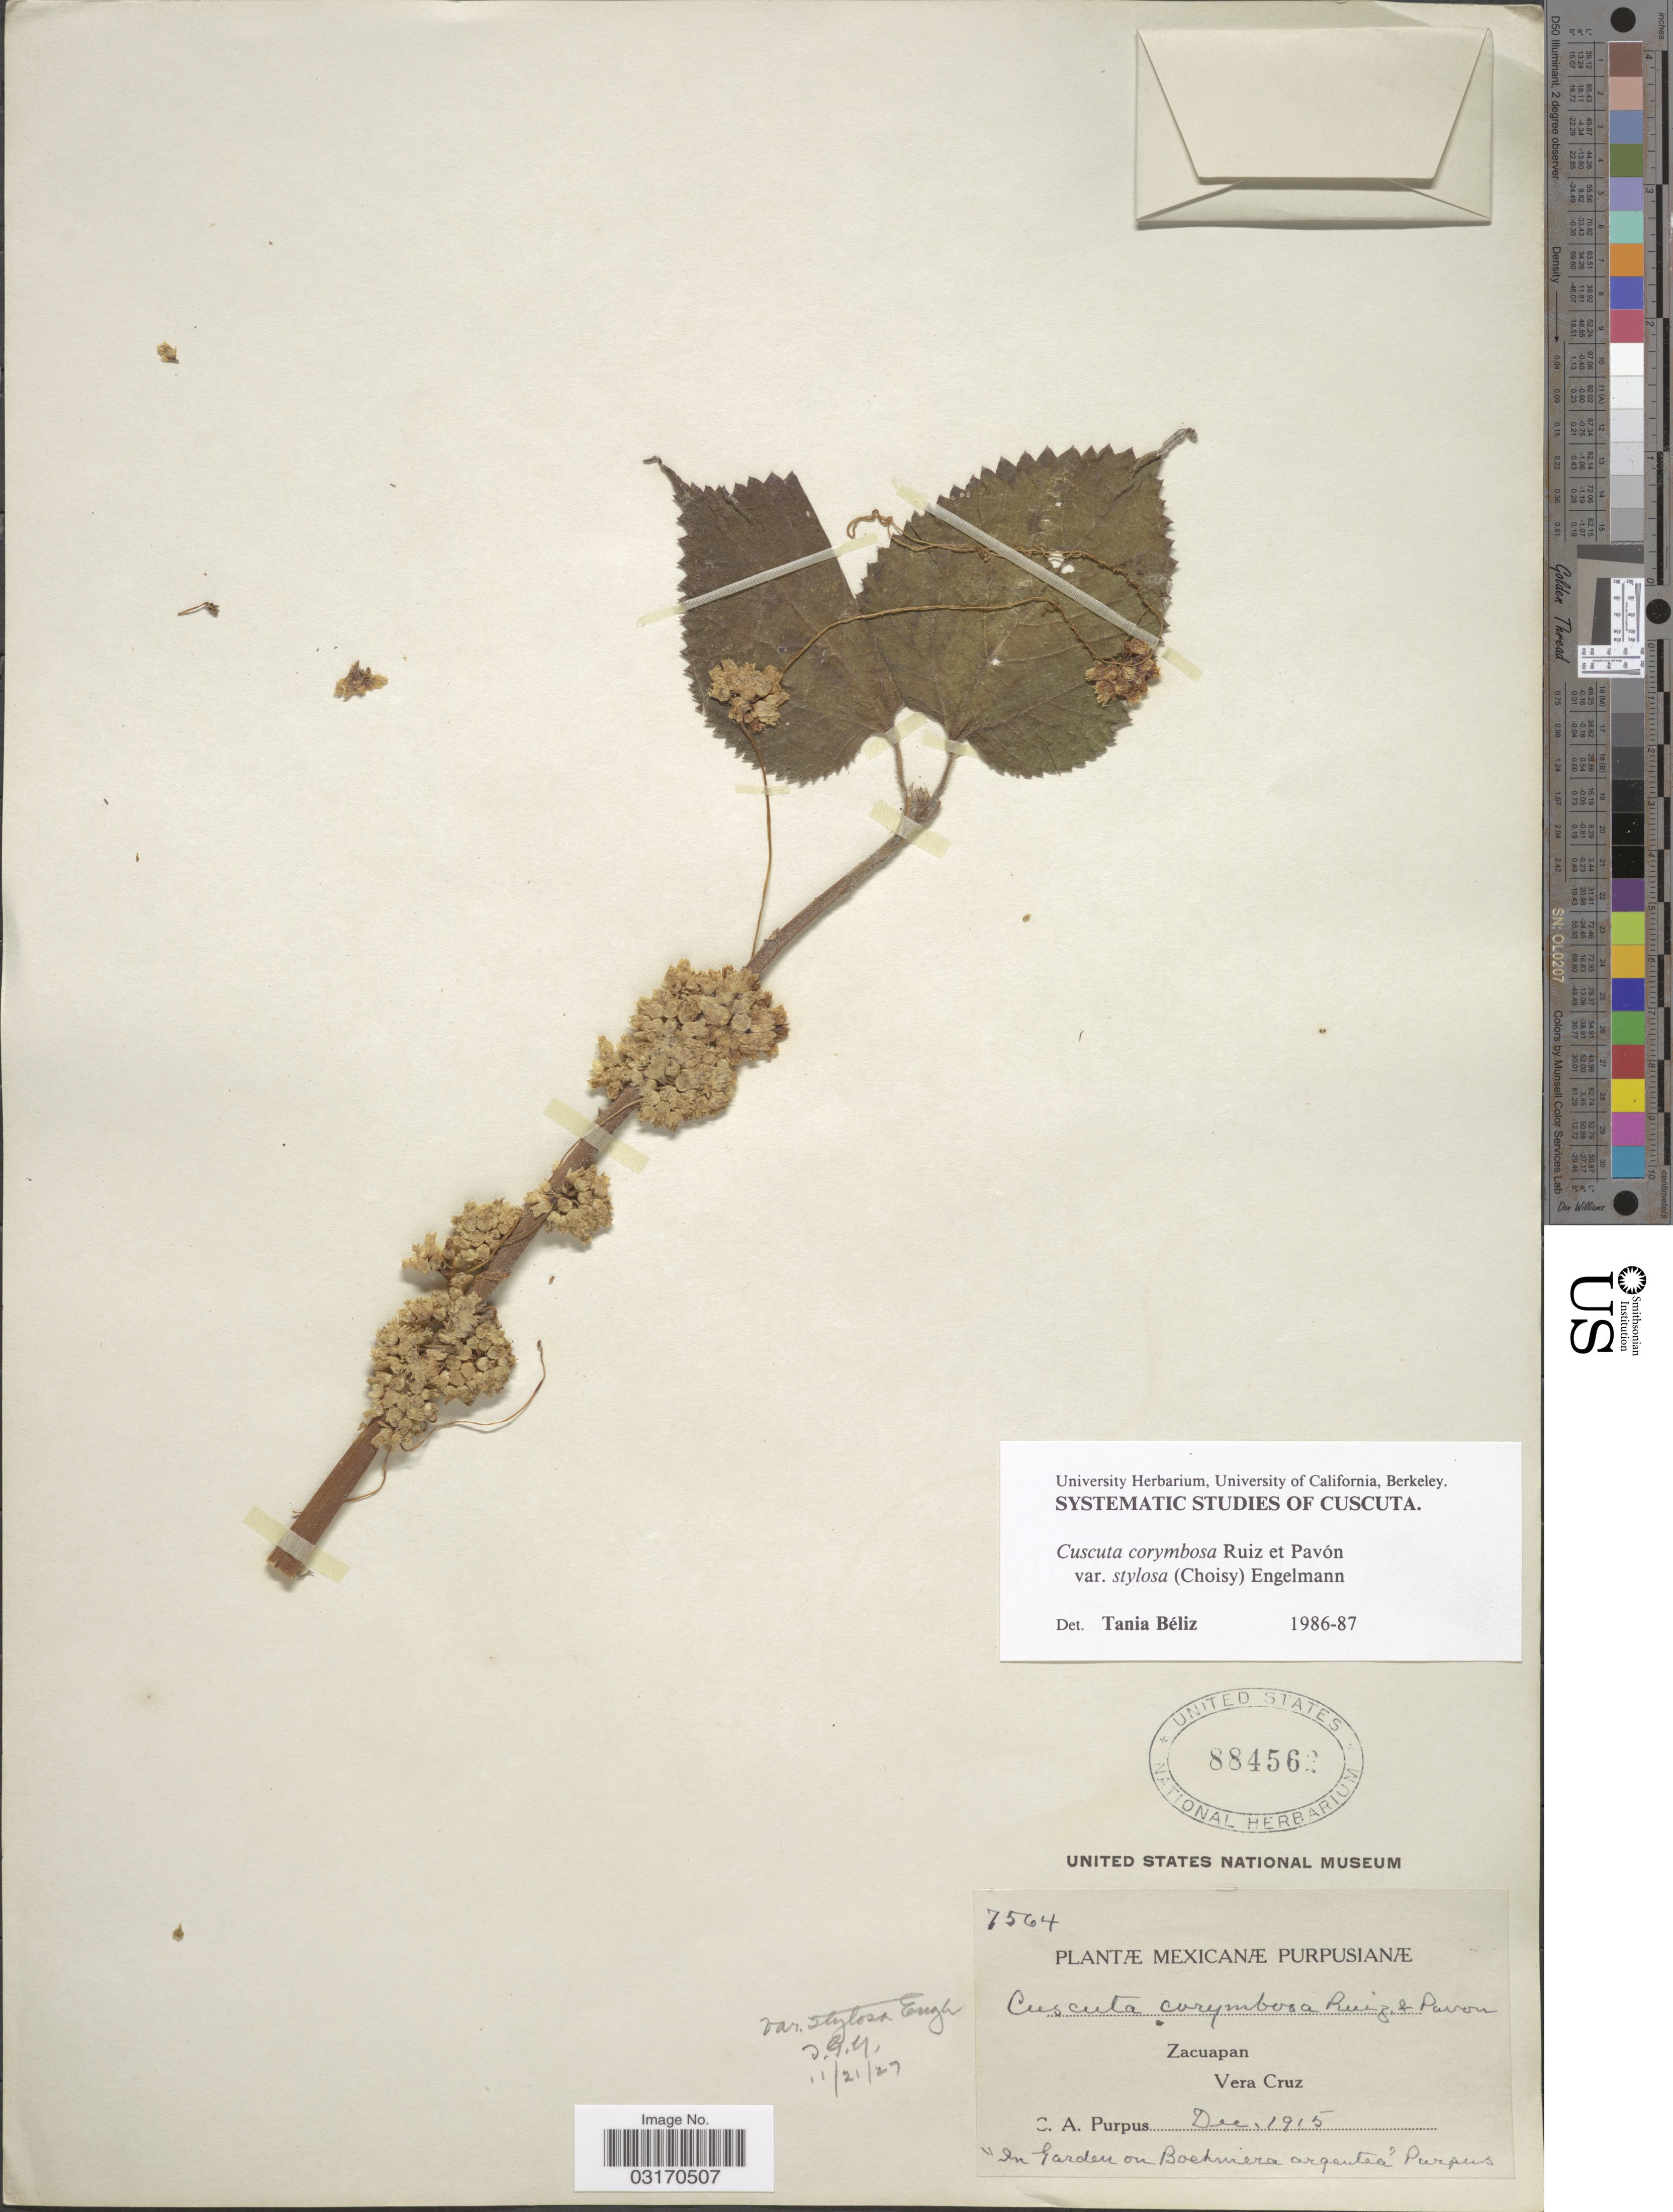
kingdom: Plantae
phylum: Tracheophyta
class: Magnoliopsida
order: Solanales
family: Convolvulaceae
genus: Cuscuta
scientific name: Cuscuta corymbosa var. stylosa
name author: (Choisy) Engelm.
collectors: C. A. Purpus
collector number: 7564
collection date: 1915-12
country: Mexico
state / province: Veracruz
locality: Zacuapan. Vera Cruz.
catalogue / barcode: US 884562